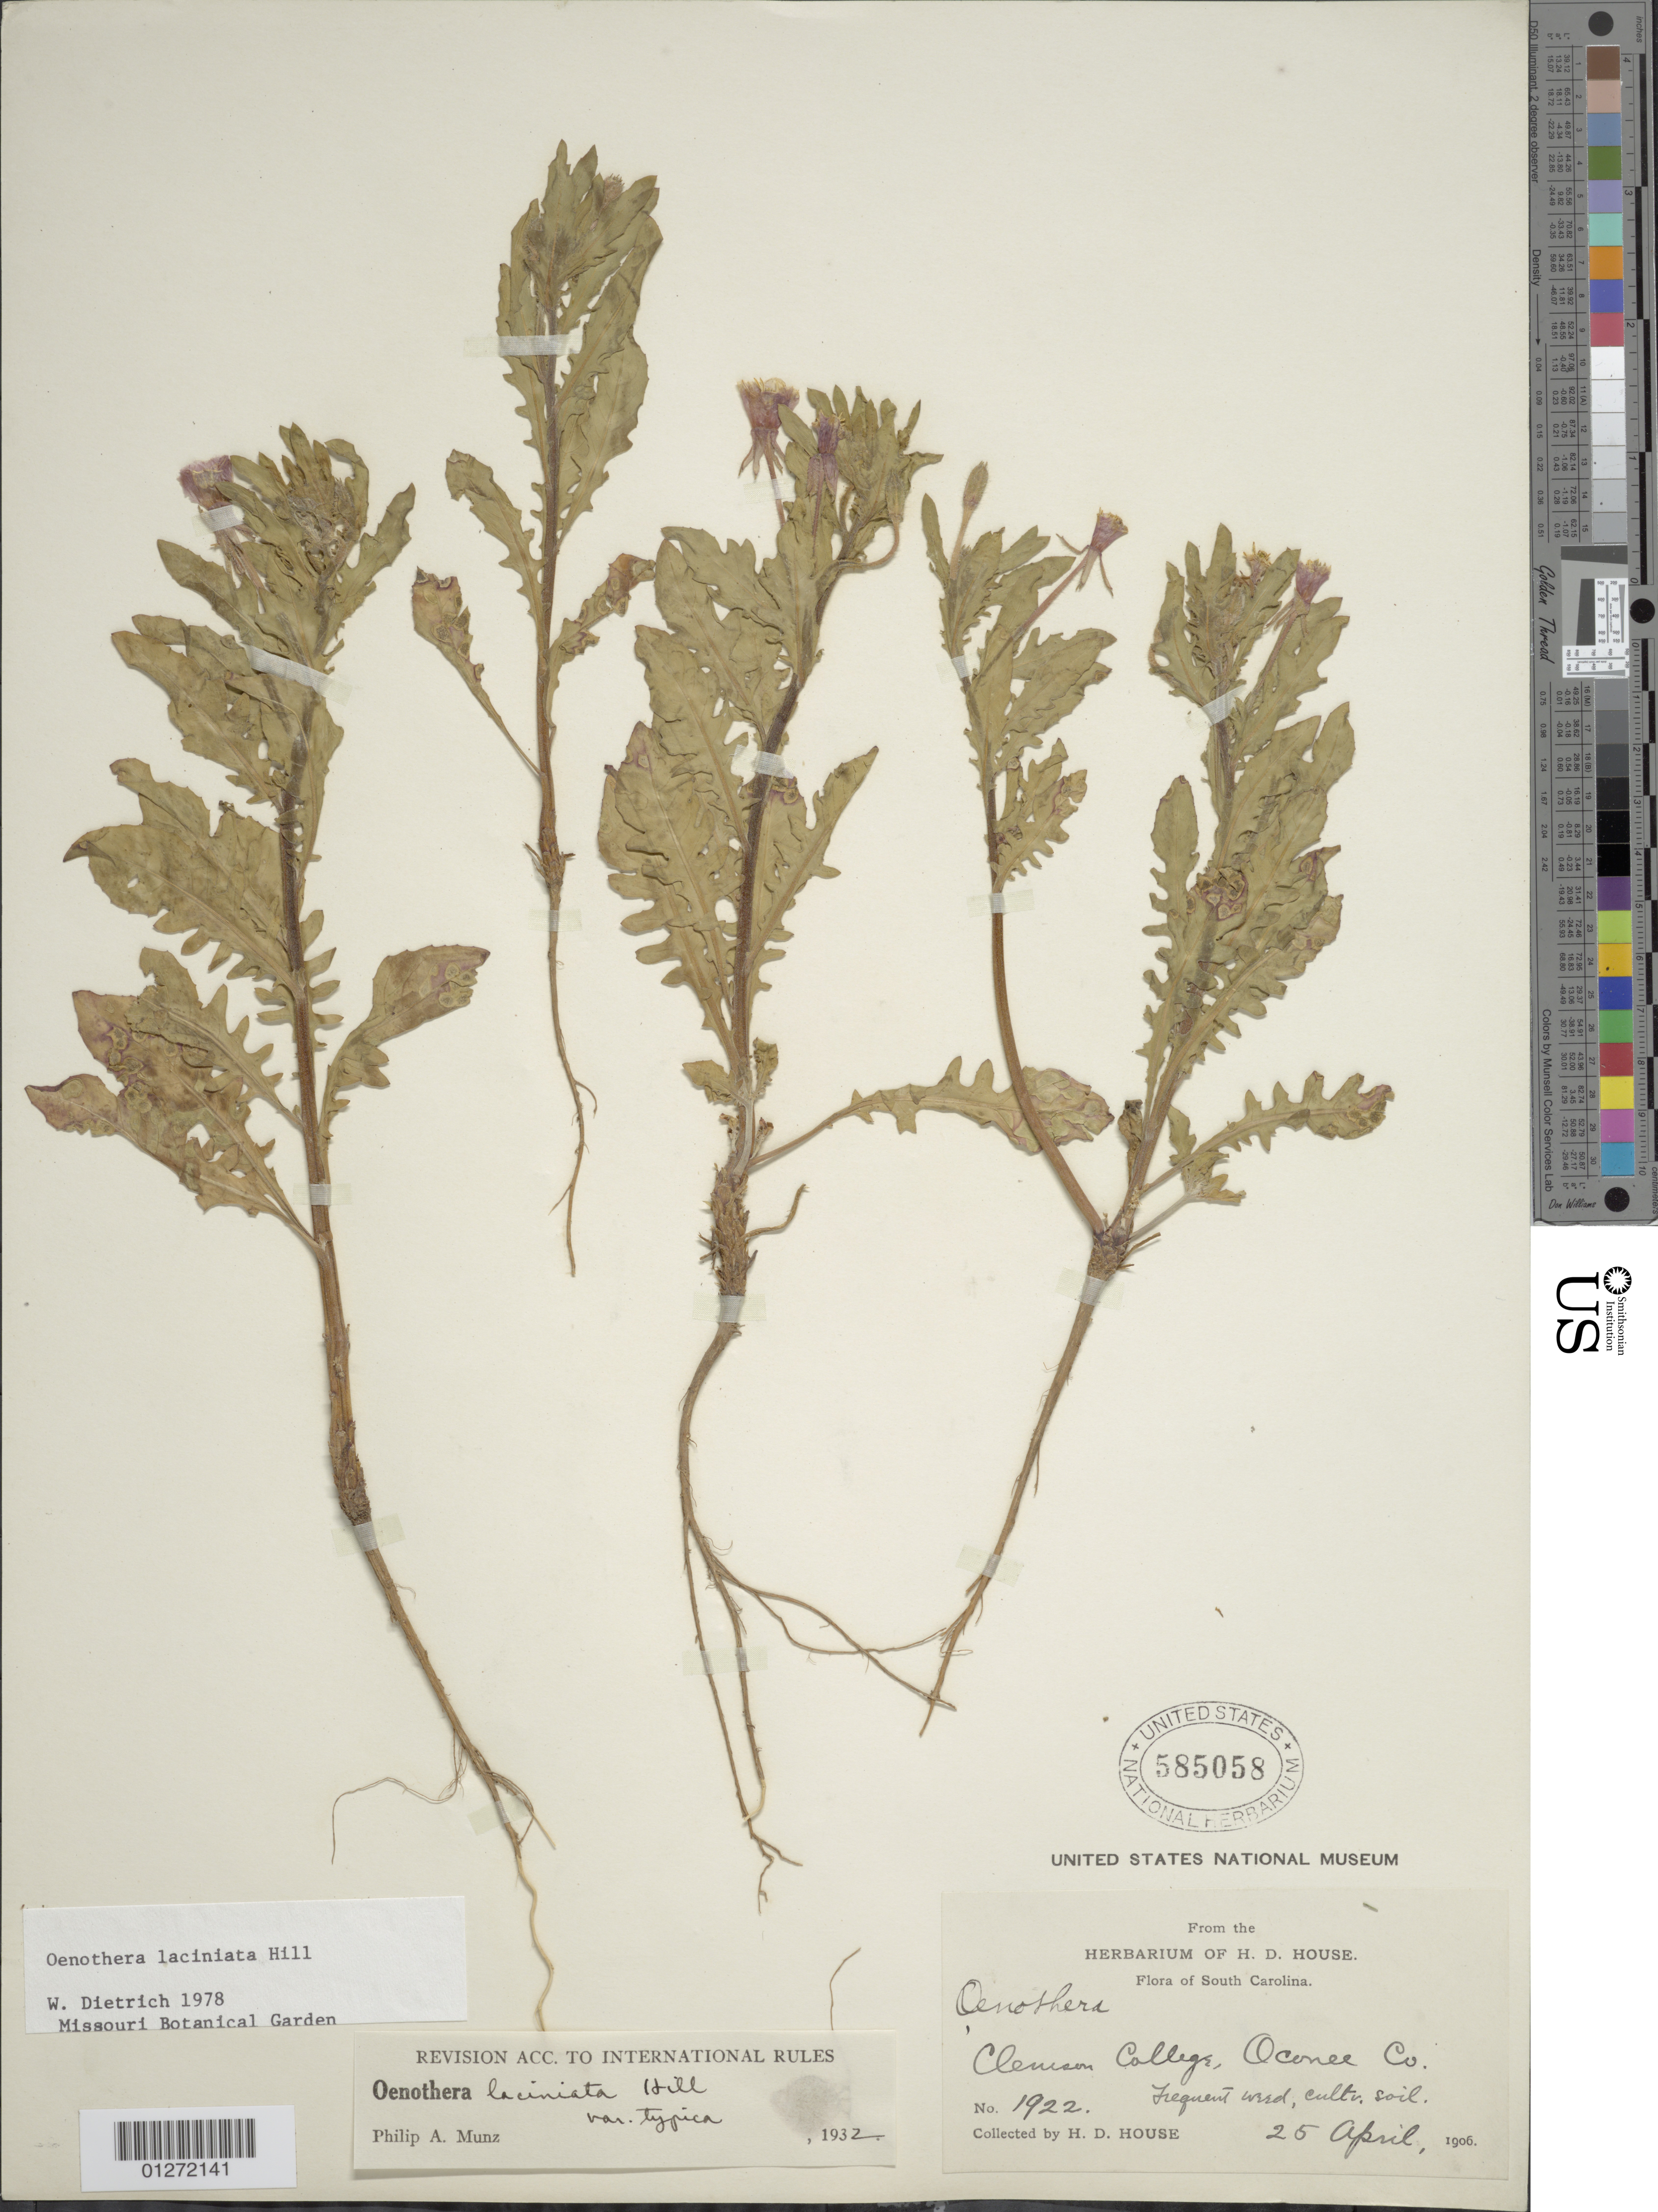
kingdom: Plantae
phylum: Tracheophyta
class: Magnoliopsida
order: Myrtales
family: Onagraceae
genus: Oenothera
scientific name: Oenothera laciniata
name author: Hill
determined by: Dietrich, W.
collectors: H. D. House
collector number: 1922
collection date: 1906-04-25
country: United States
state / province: South Carolina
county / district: Oconee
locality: Clewson College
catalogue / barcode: US 585058